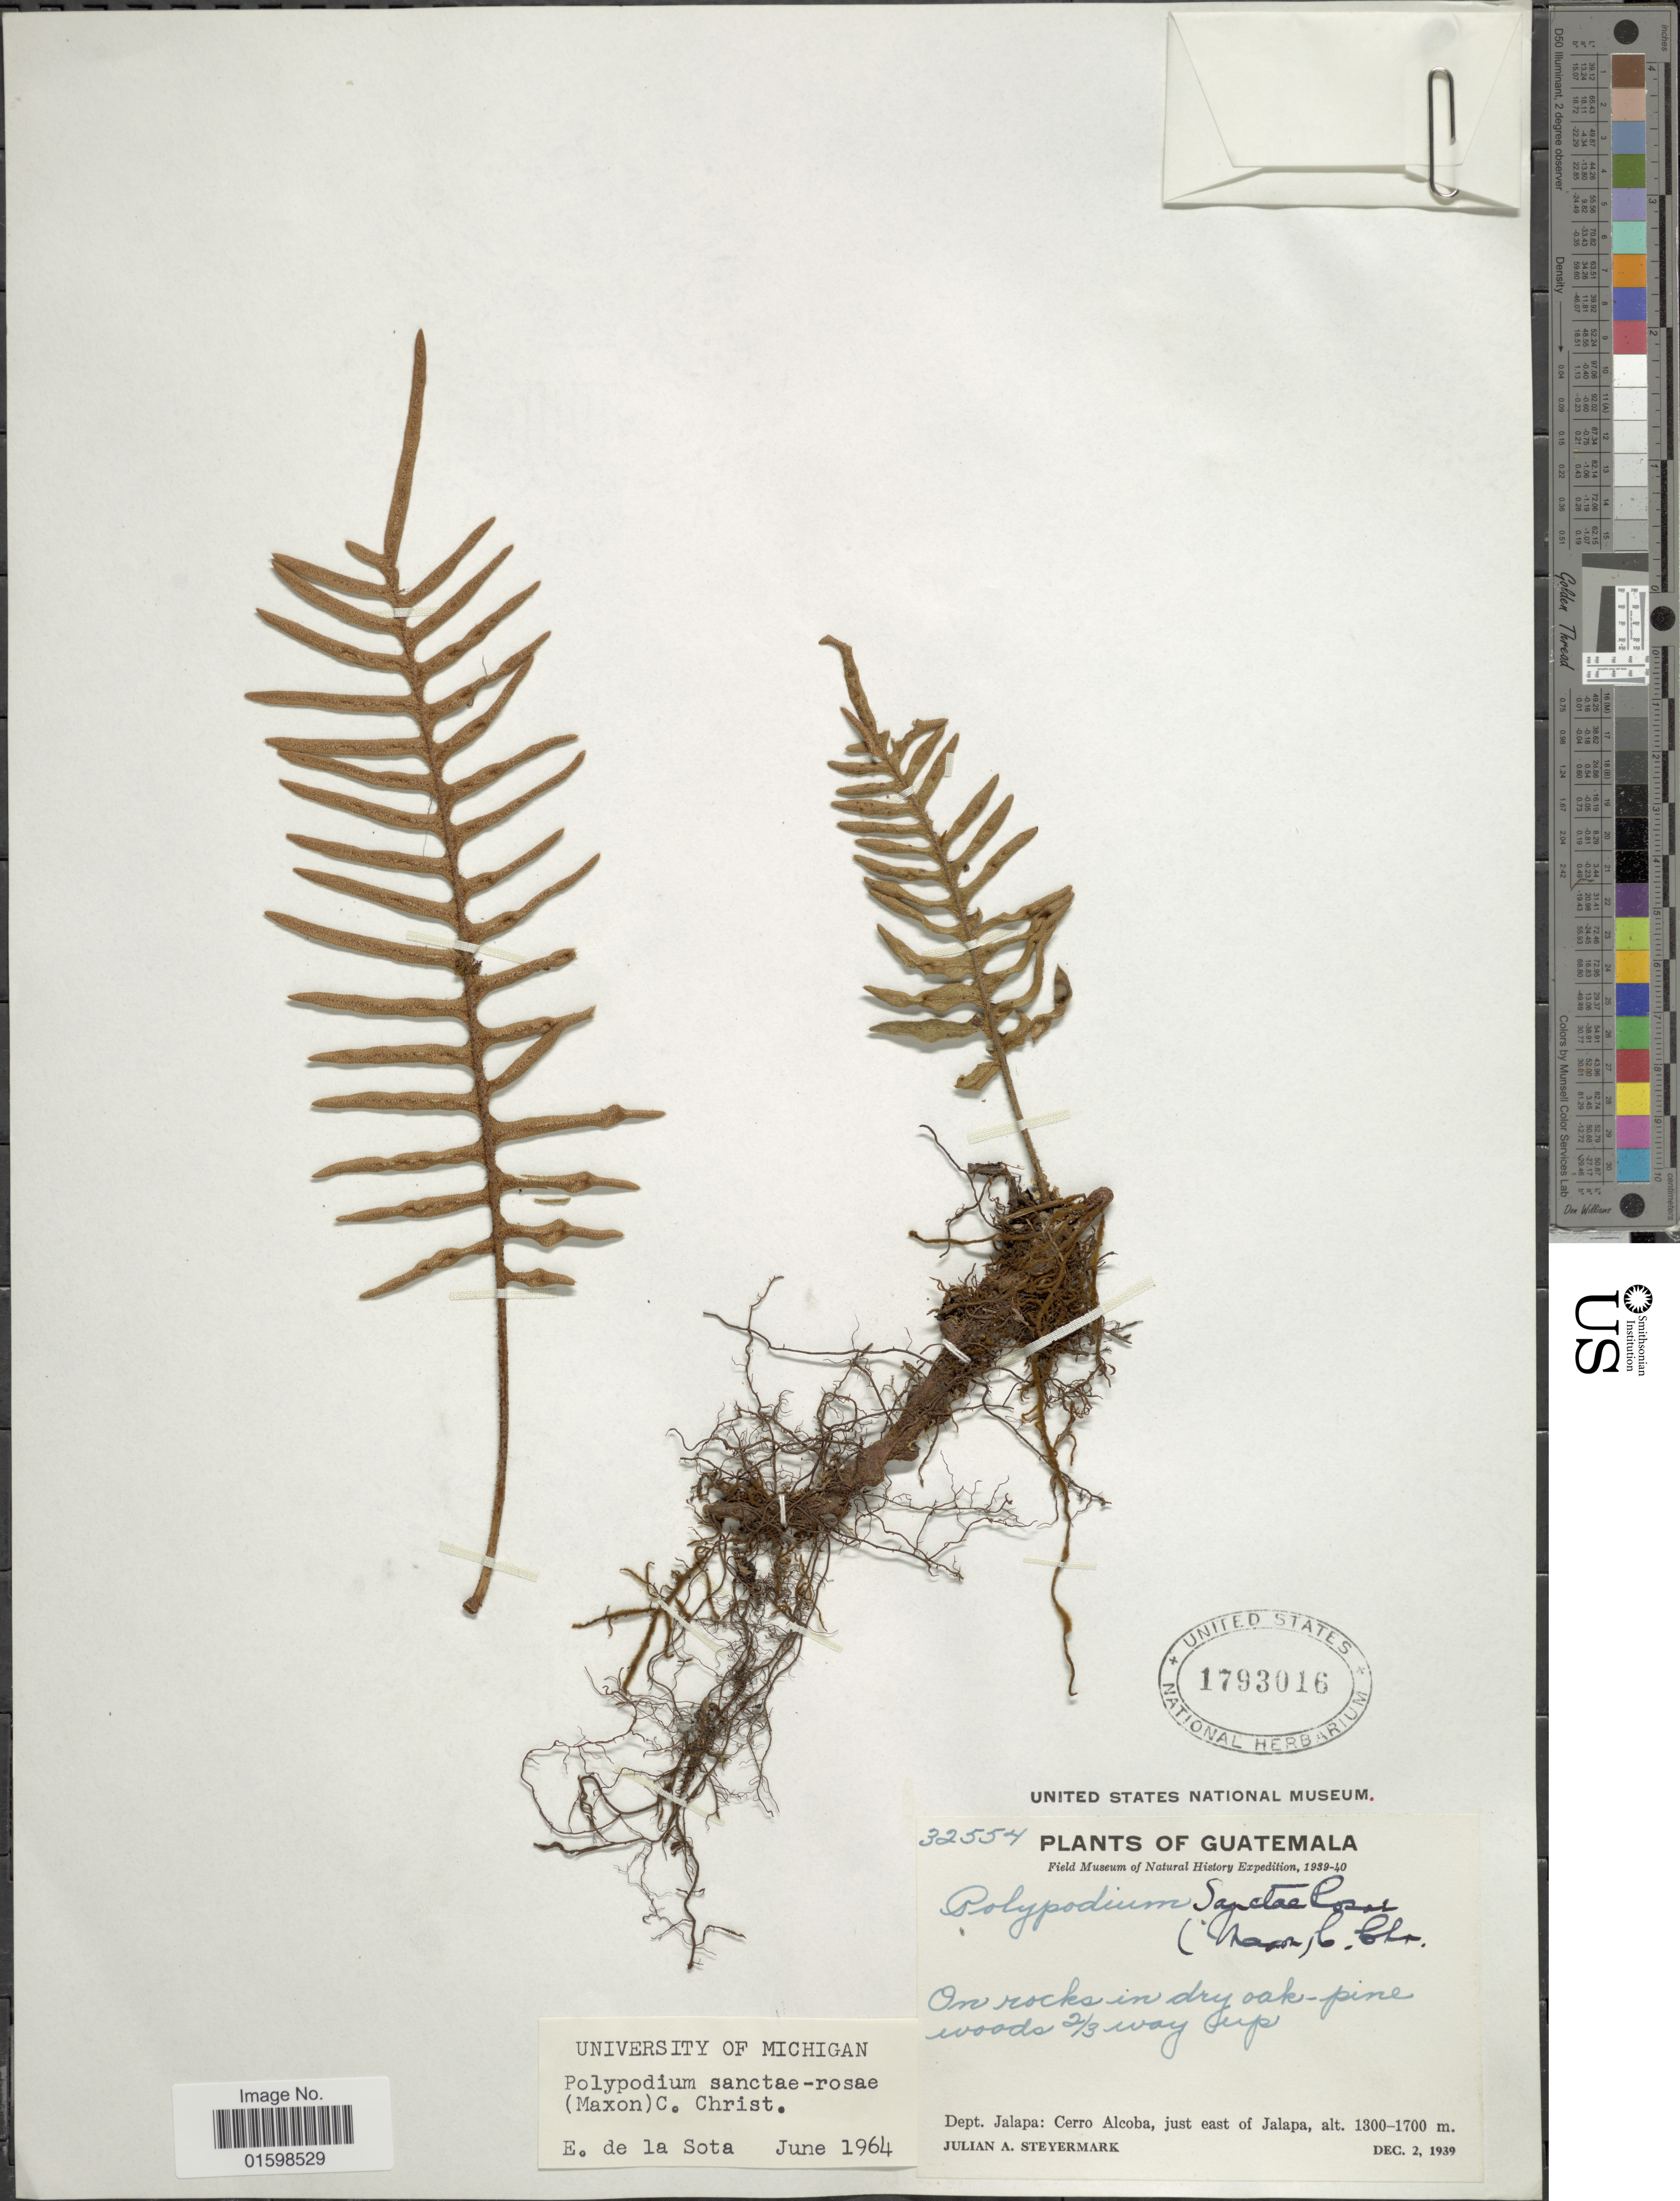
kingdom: Plantae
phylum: Tracheophyta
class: Polypodiopsida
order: Polypodiales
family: Polypodiaceae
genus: Pleopeltis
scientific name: Pleopeltis sanctae-rosae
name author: (Maxon) A.R. Sm. & Tejero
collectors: J. Steyermark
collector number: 32554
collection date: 1939-12-02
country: Guatemala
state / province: Jalapa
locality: On rocks in dry oak-pine woods, 2/3 way up, Dept. Jalapa: Cerro Alcoba, just east of Jalapa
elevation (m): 1300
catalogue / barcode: US 1793016